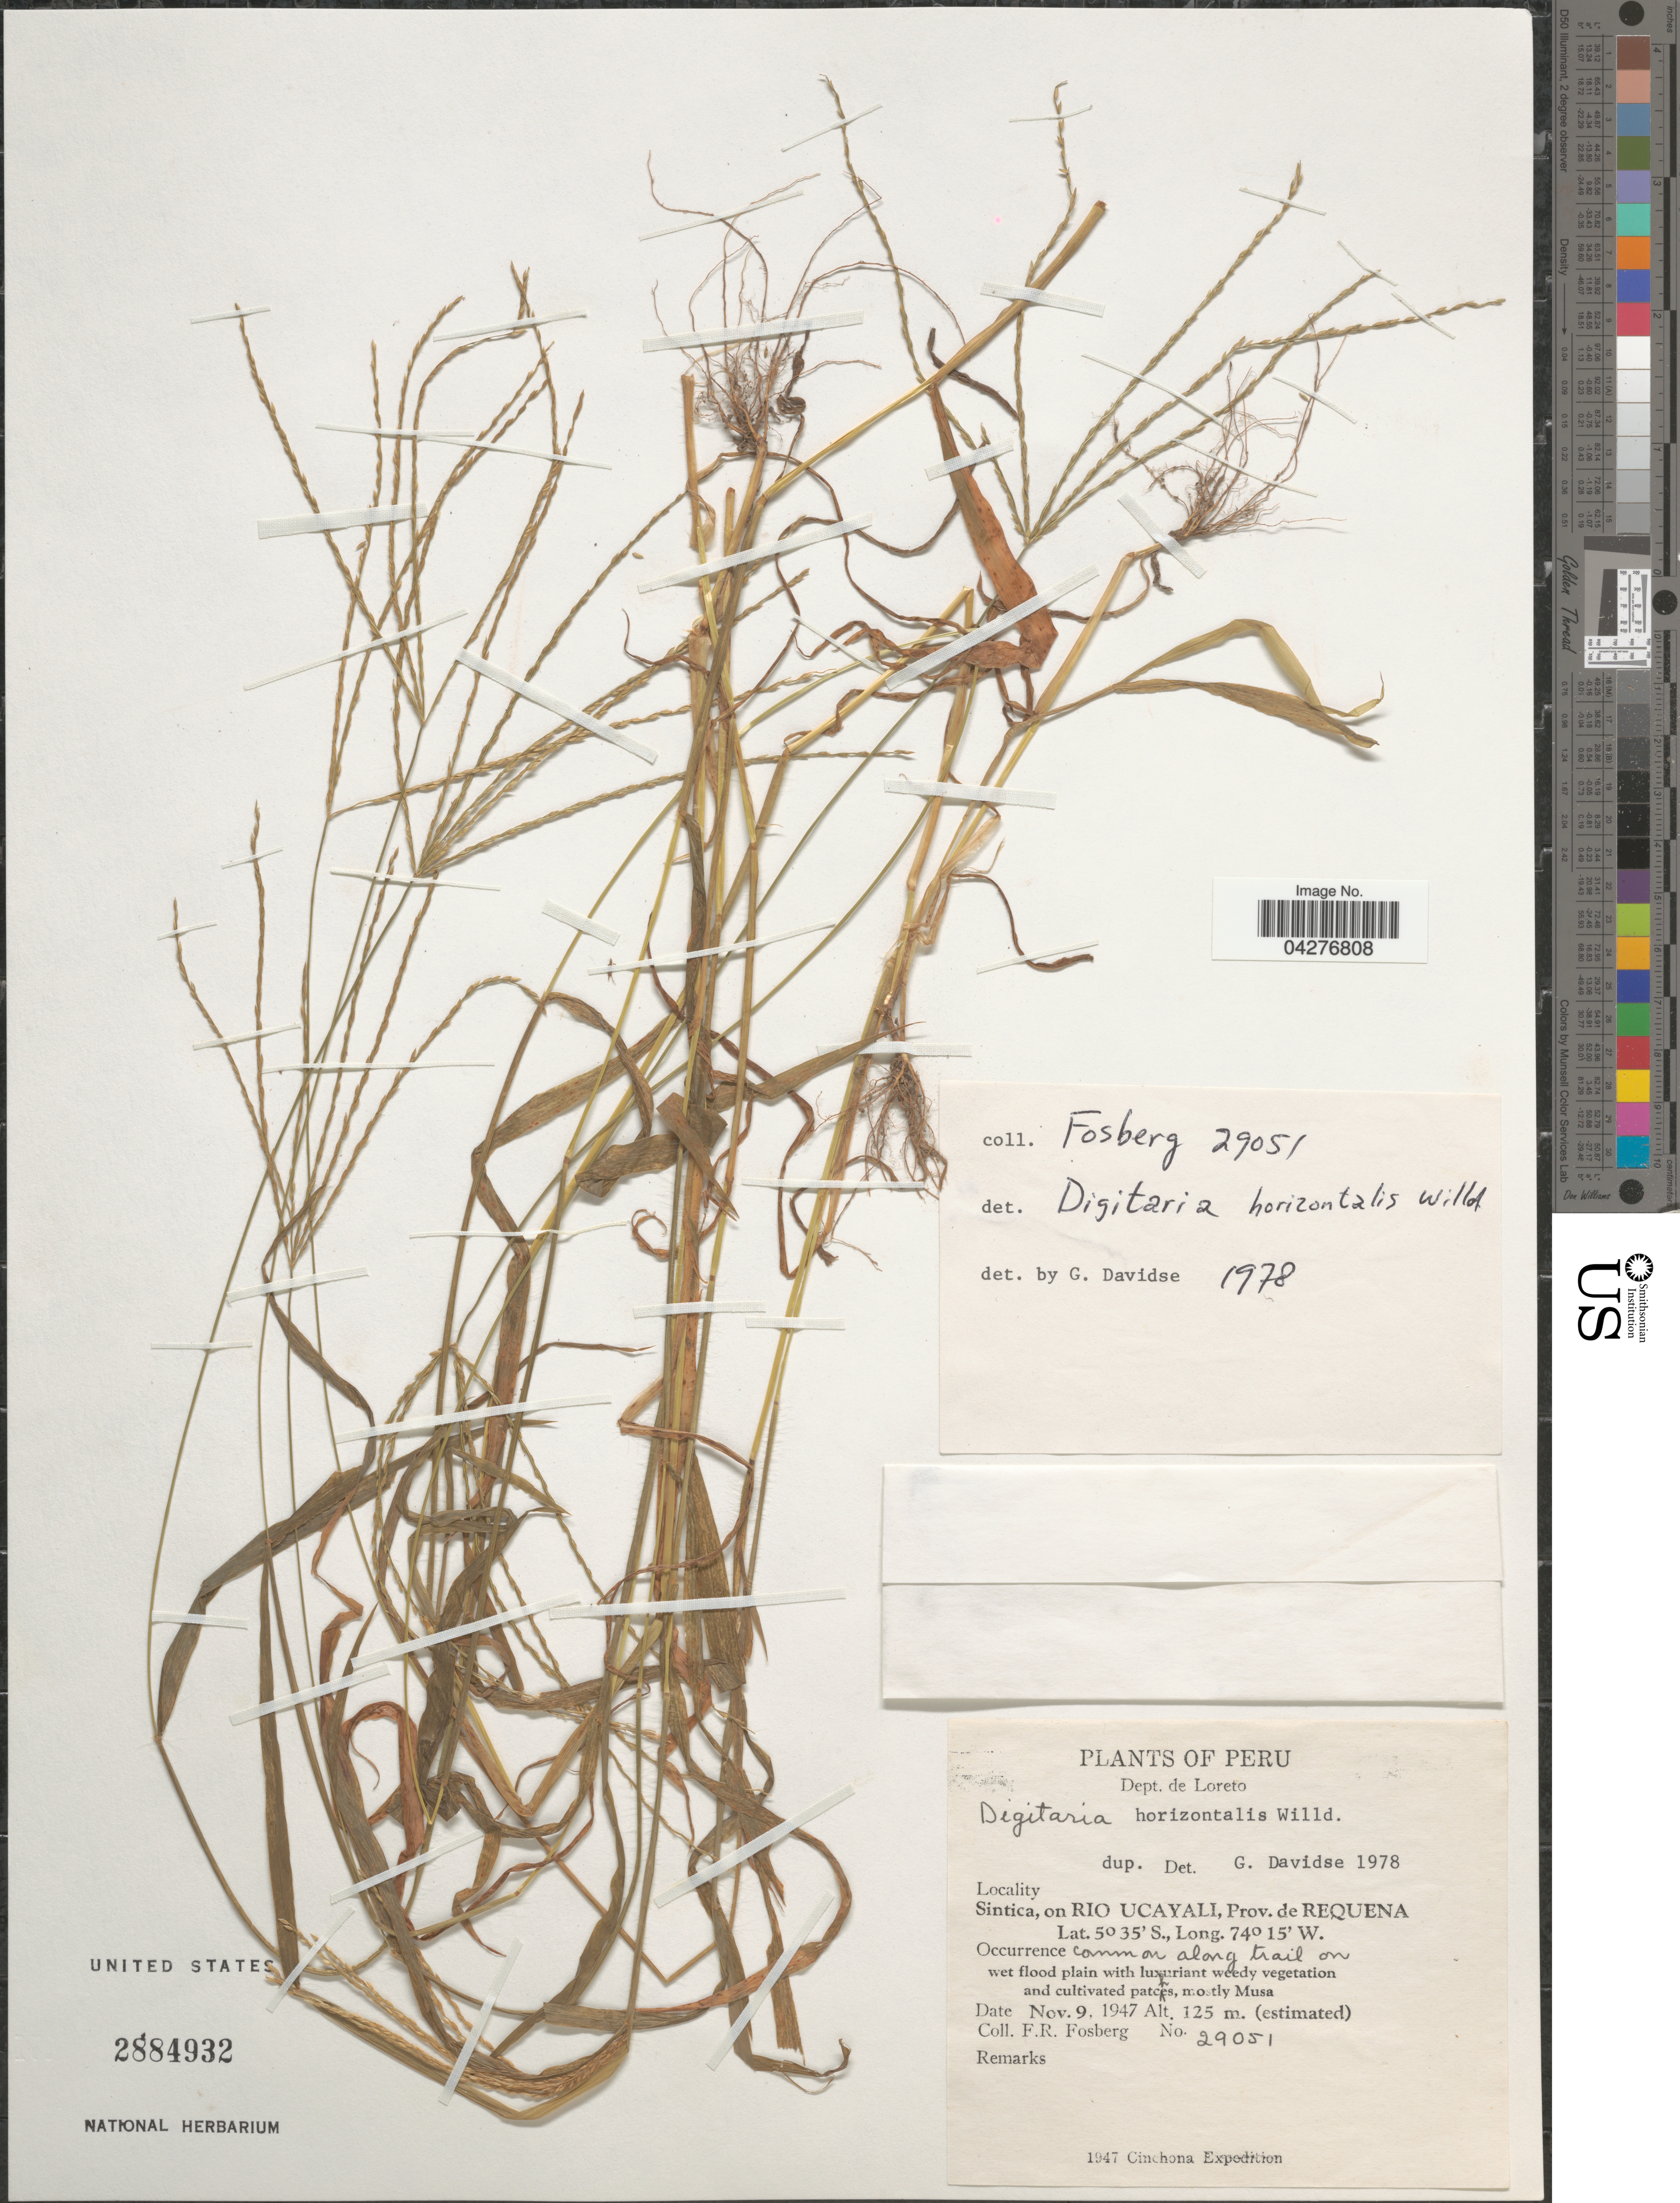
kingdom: Plantae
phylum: Tracheophyta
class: Liliopsida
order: Poales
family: Poaceae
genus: Digitaria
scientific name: Digitaria horizontalis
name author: Willd.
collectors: F. R. Fosberg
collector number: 29051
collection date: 1947-11-09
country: Peru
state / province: Loreto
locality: Dept. de Loreto. Sintica, on Rio Ucayali, Prov. de Requena. Common along trail on wet flood plain with luxuriant weedy vegetation and cultivated patches. 1947 Cinchona Expedition.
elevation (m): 125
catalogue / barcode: US 2884932